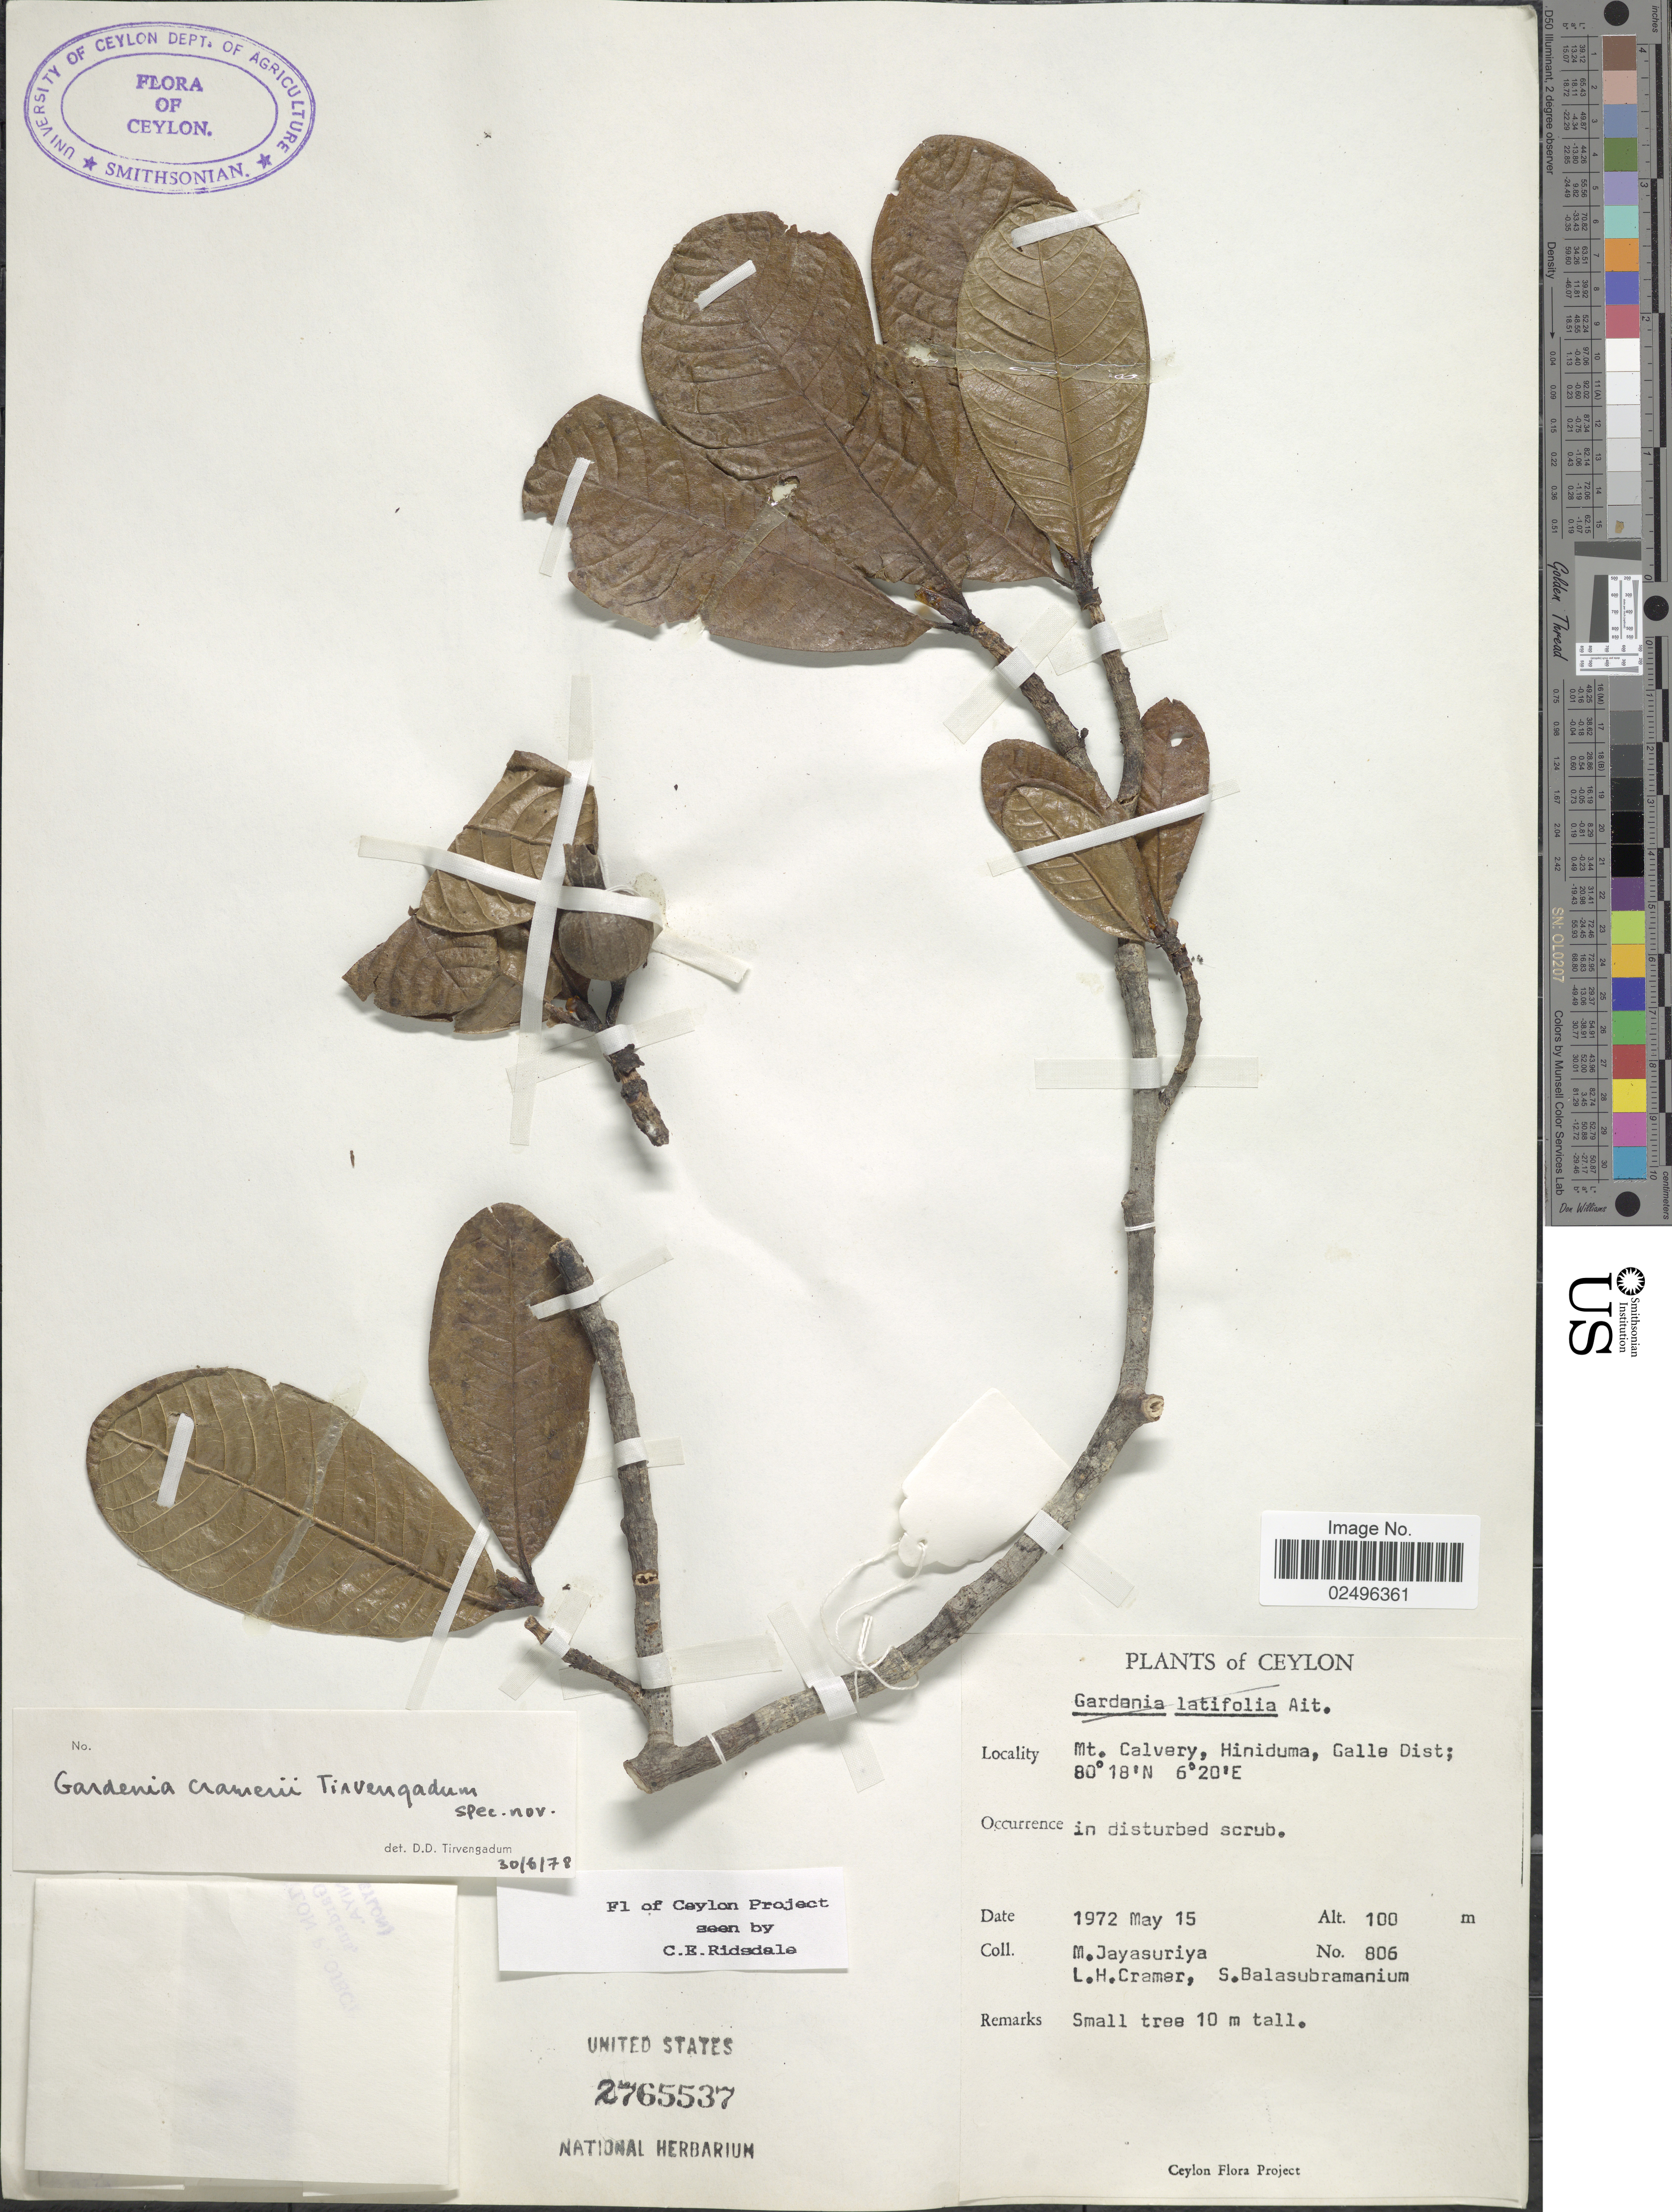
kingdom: Plantae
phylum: Tracheophyta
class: Magnoliopsida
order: Gentianales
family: Rubiaceae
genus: Gardenia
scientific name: Gardenia crameri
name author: Tirveng.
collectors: M. Jayasuriya, L. H. Cramer & S. Balasubramanium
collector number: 806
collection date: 1972-05-15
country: Sri Lanka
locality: Ceylon. Mt. Calvery, Hiniduma, Galle Dist.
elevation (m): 100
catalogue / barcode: US 2765537